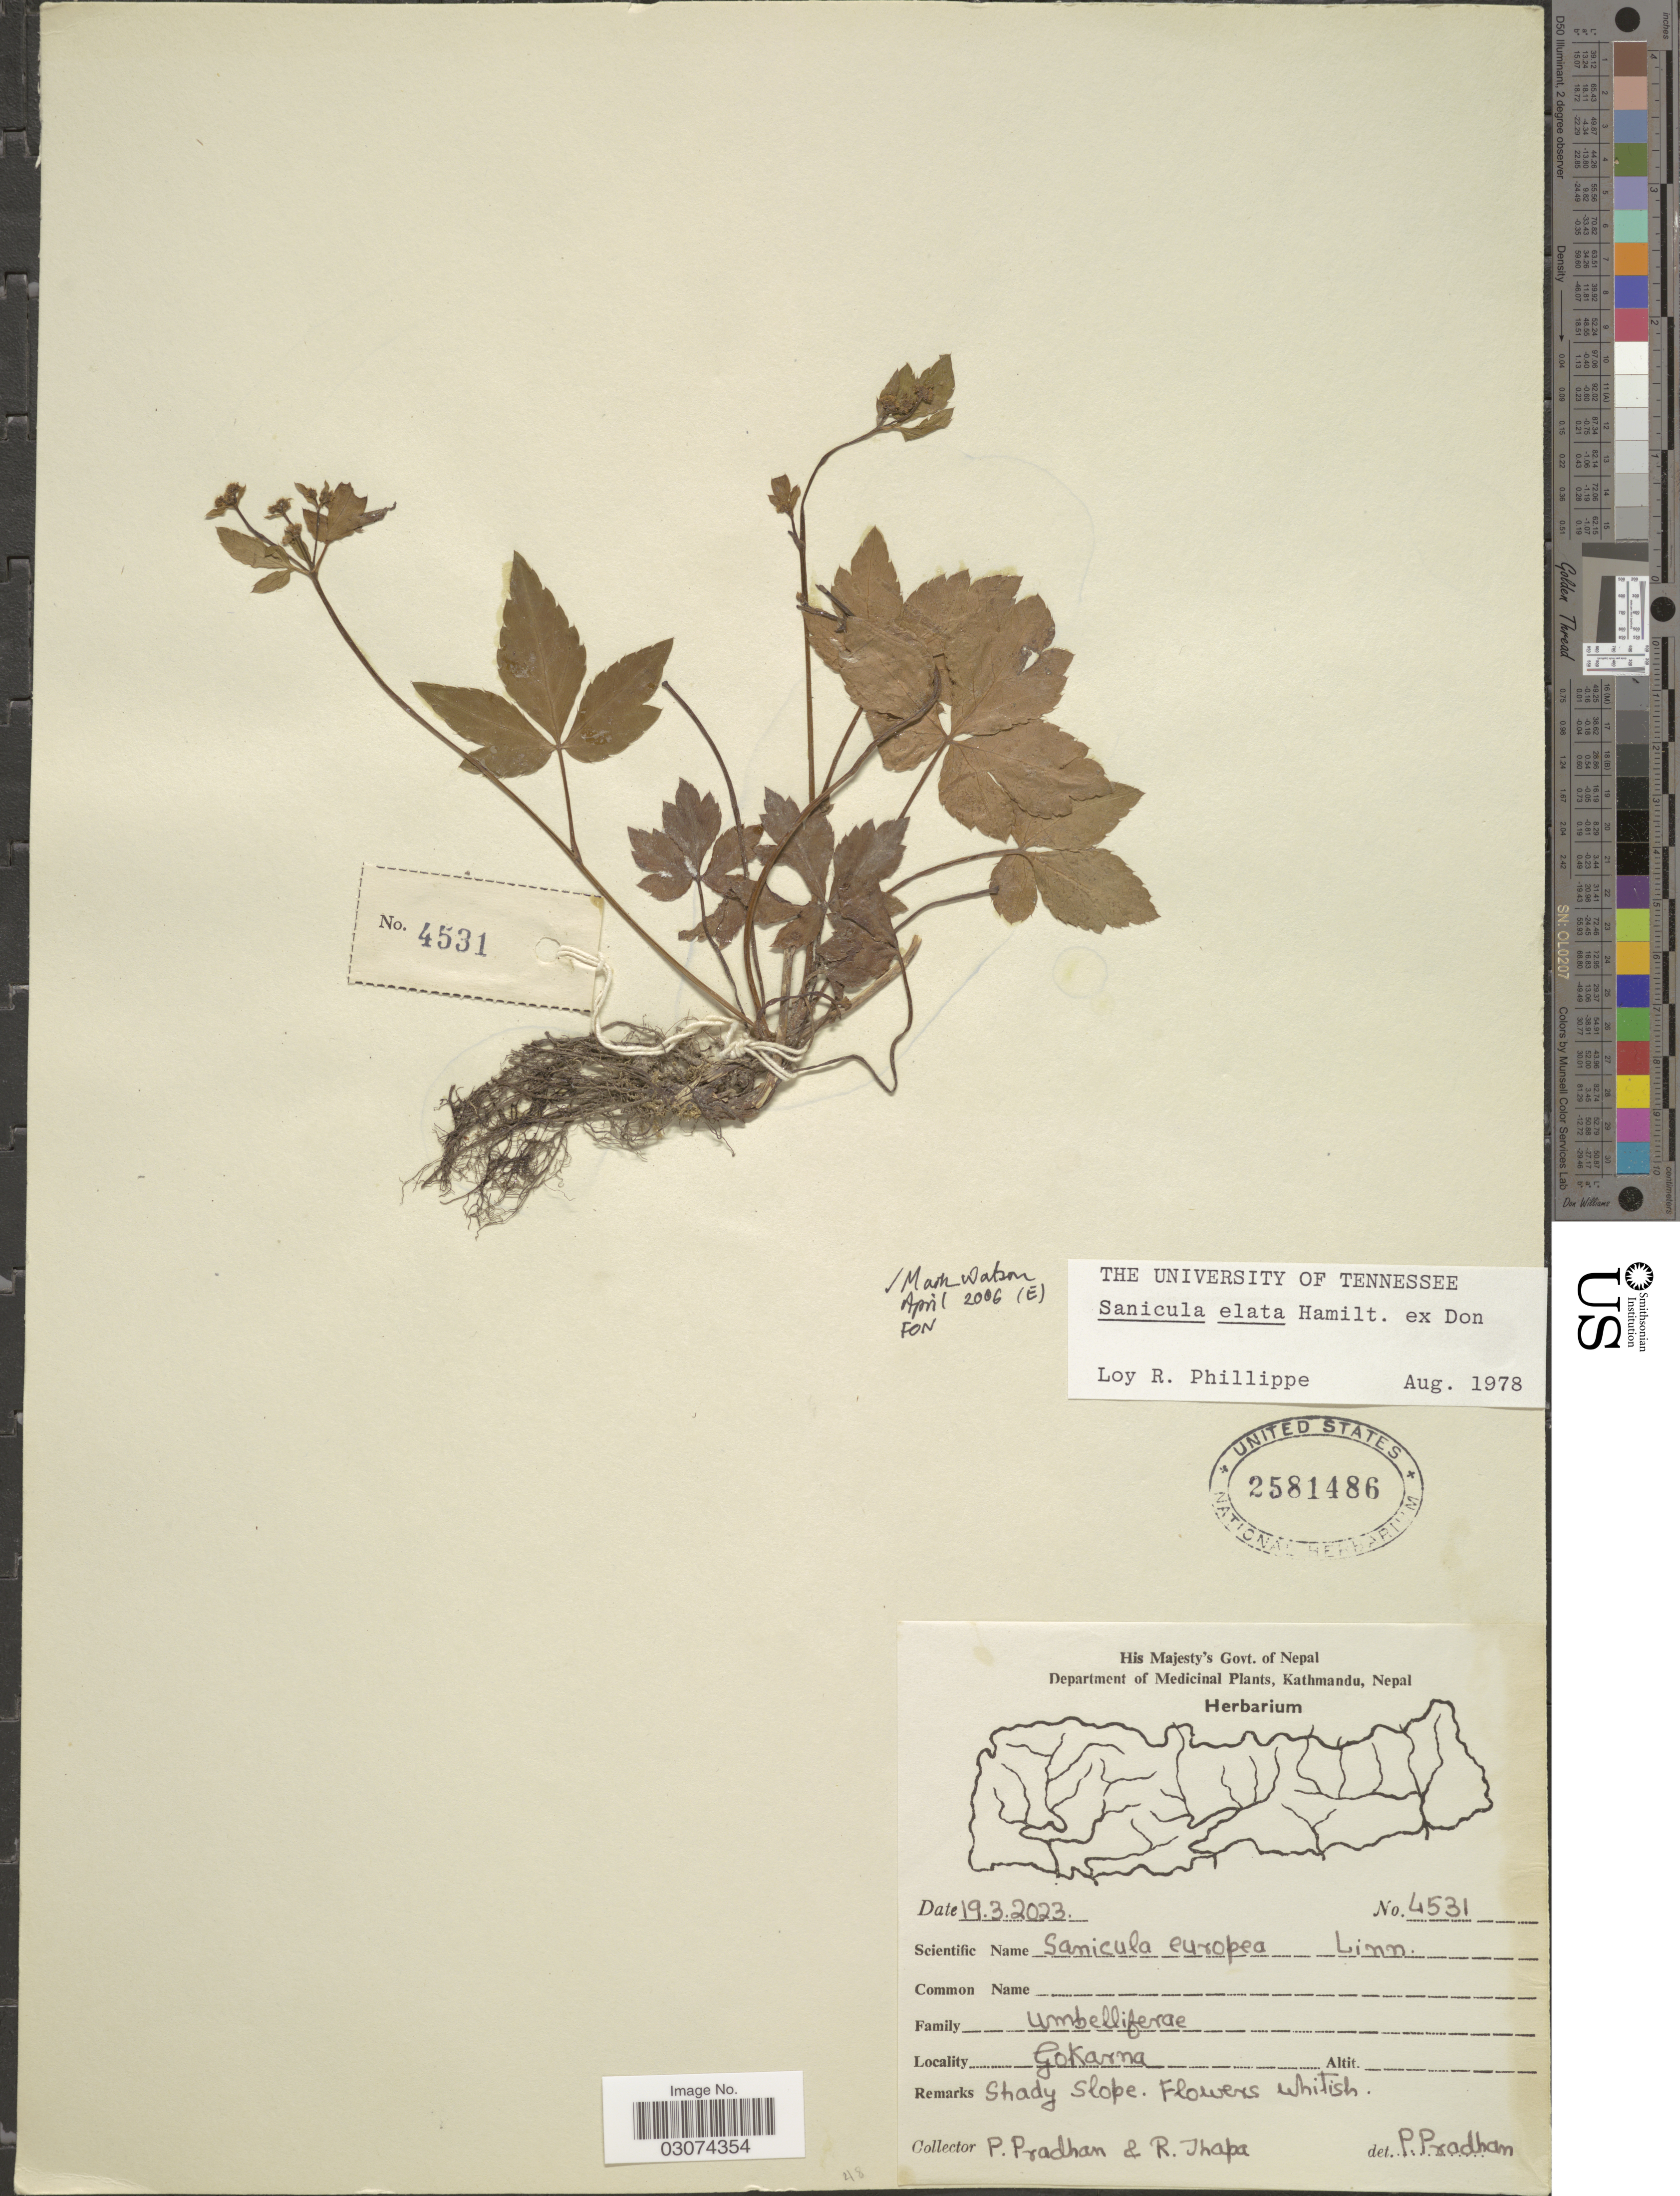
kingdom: Plantae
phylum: Tracheophyta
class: Magnoliopsida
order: Apiales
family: Apiaceae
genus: Sanicula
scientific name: Sanicula elata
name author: Buch.-Ham. ex D. Don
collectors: P. Pradhan & R. Thapa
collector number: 4531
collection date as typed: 19.3.2023.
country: Nepal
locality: Gokarna.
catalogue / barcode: US 2581486